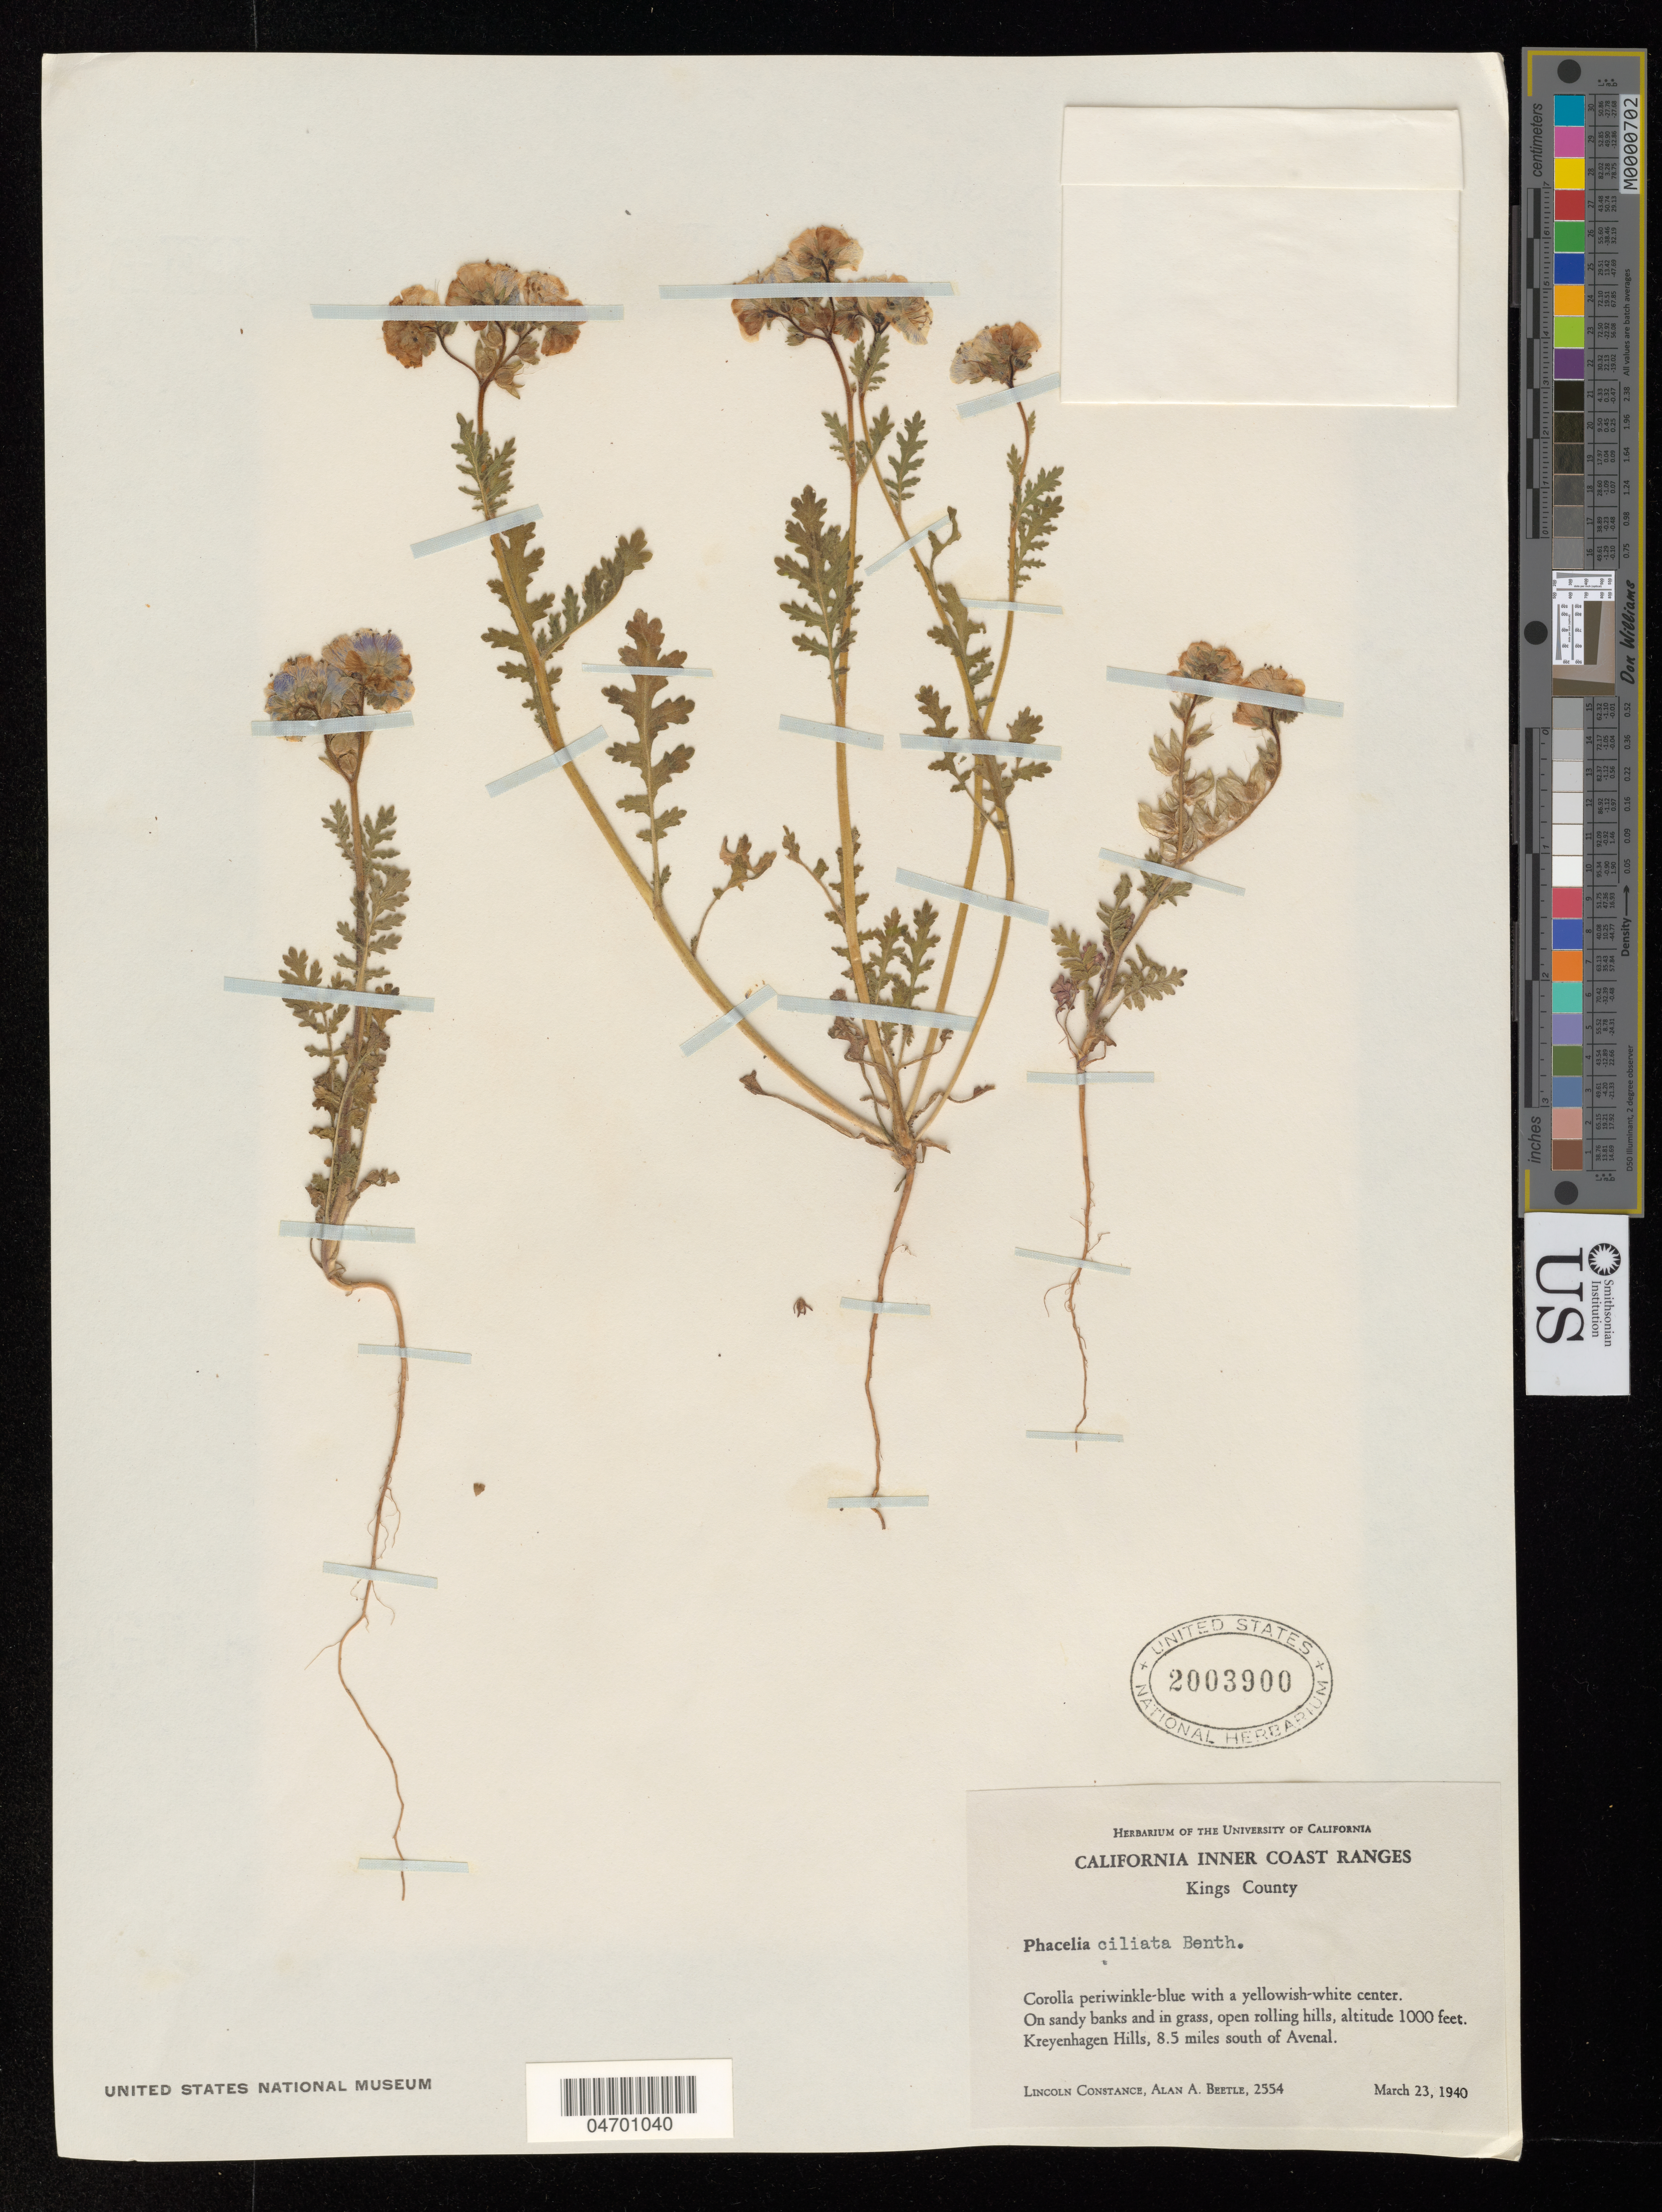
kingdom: Plantae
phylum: Tracheophyta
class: Magnoliopsida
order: Boraginales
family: Hydrophyllaceae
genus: Phacelia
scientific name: Phacelia ciliata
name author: Benth.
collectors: L. Constance & A. A. Beetle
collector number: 2554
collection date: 1940-03-23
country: United States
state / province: California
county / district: Kings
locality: California Inner Coast Ranges. Kings County. Kreyenhagen Hills, 8.5 miles south of Avenal.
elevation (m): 305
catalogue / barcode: US 2003900